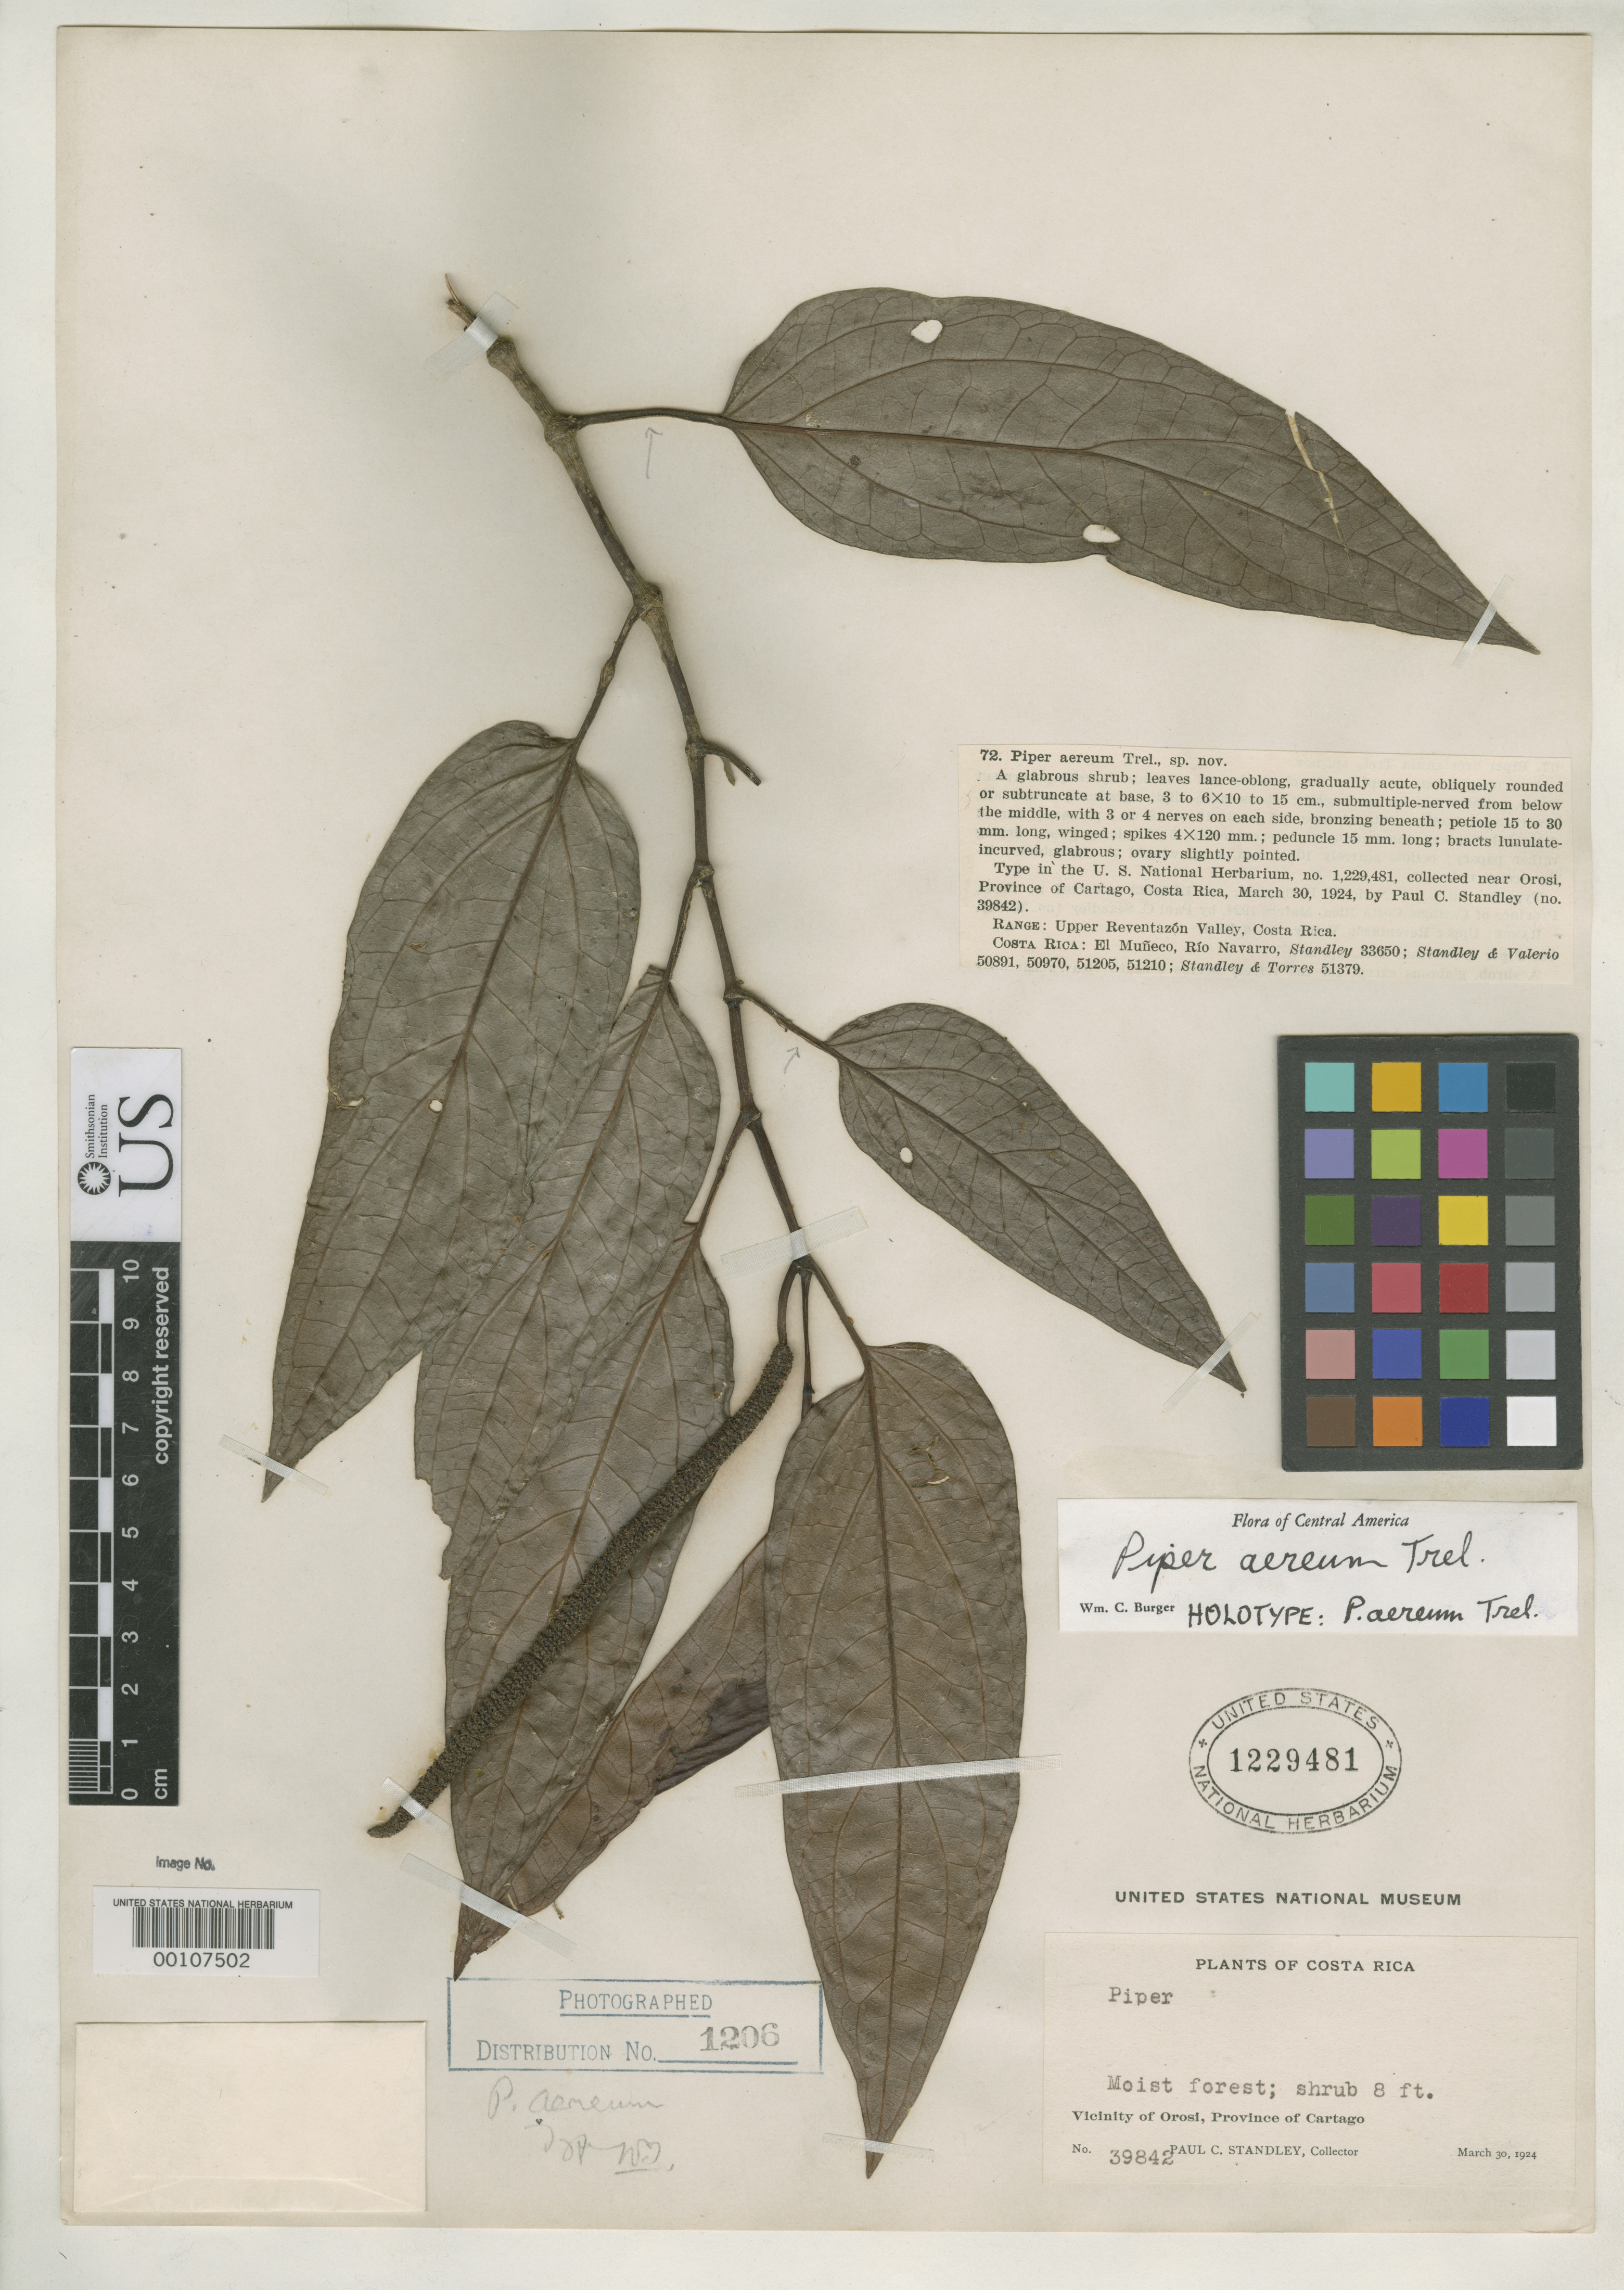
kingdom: Plantae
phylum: Tracheophyta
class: Magnoliopsida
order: Piperales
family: Piperaceae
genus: Piper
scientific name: Piper aereum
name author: Trel.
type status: Holotype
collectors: P. C. Standley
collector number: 39842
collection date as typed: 30 Mar 1924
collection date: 1924-03-30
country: Costa Rica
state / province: Cartago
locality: Orosi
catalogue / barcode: US 1229481